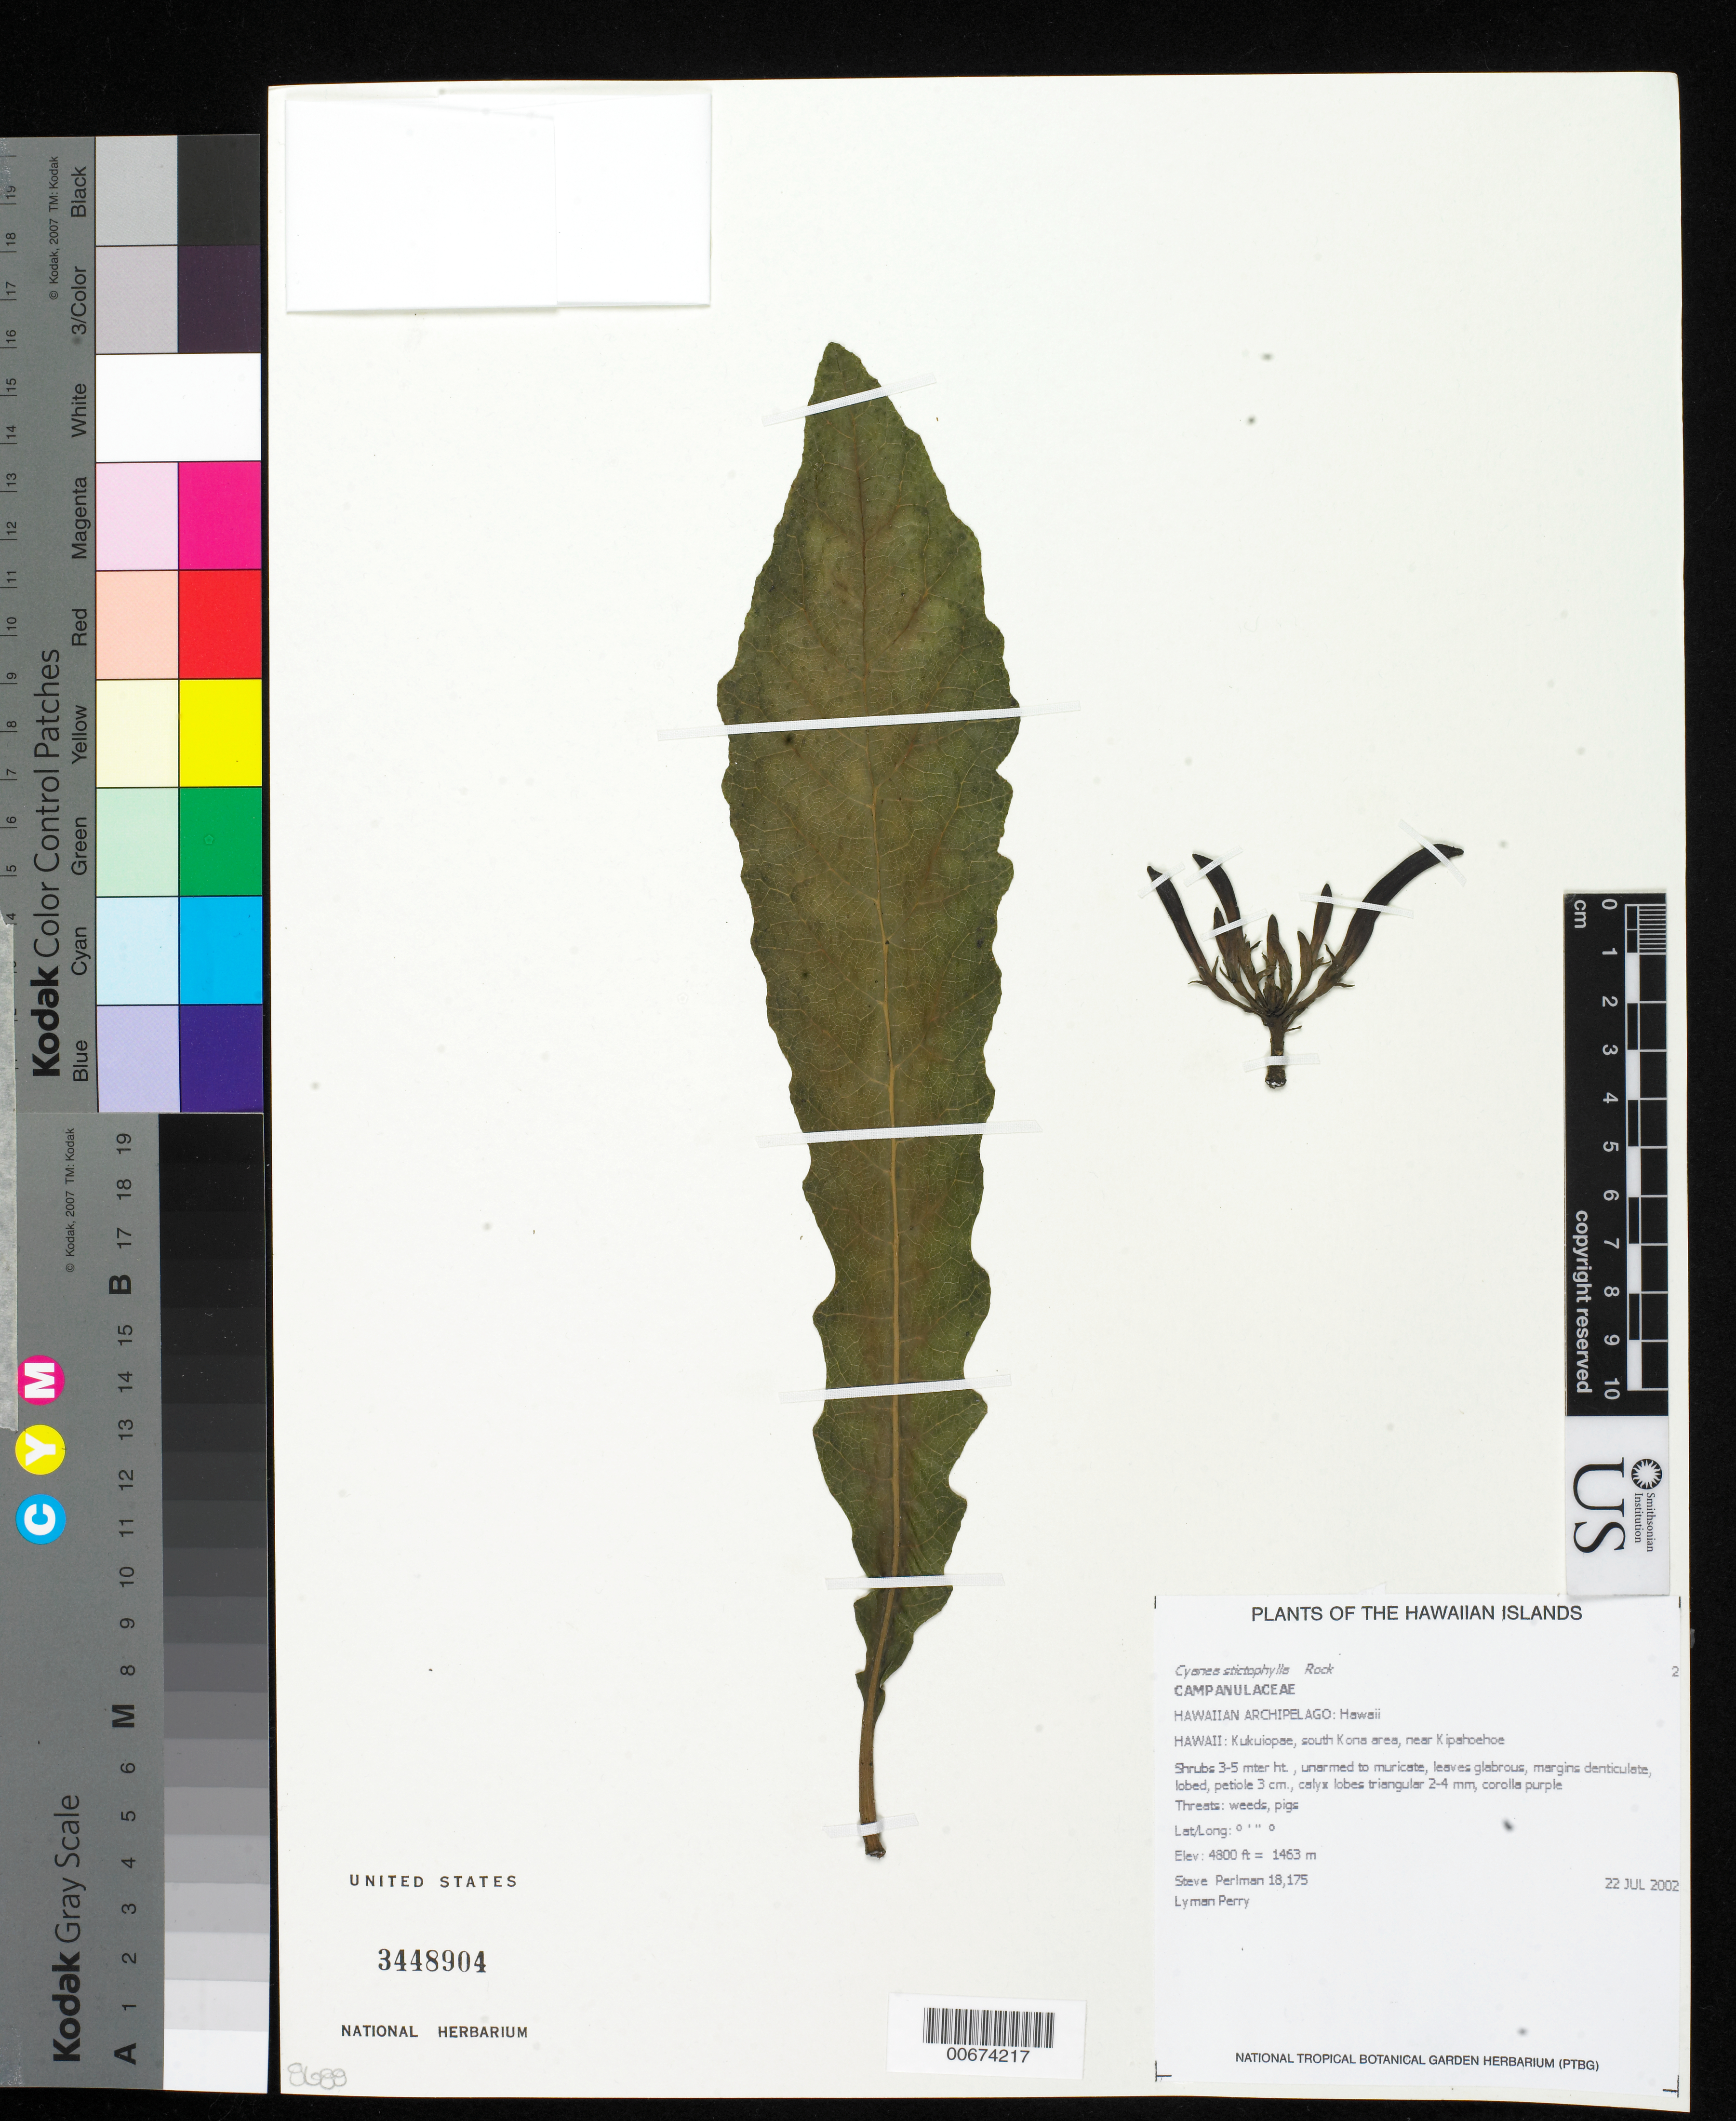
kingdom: Plantae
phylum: Tracheophyta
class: Magnoliopsida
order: Asterales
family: Campanulaceae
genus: Cyanea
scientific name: Cyanea stictophylla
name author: Rock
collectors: S. P. Perlman & L. Perry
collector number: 18175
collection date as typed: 22 J-- 2002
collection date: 2002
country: United States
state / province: Hawaii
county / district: Hawaii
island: Hawaii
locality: Kukuiopae, south Kona area, near Kipahoehoe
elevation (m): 1463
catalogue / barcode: US 3448904